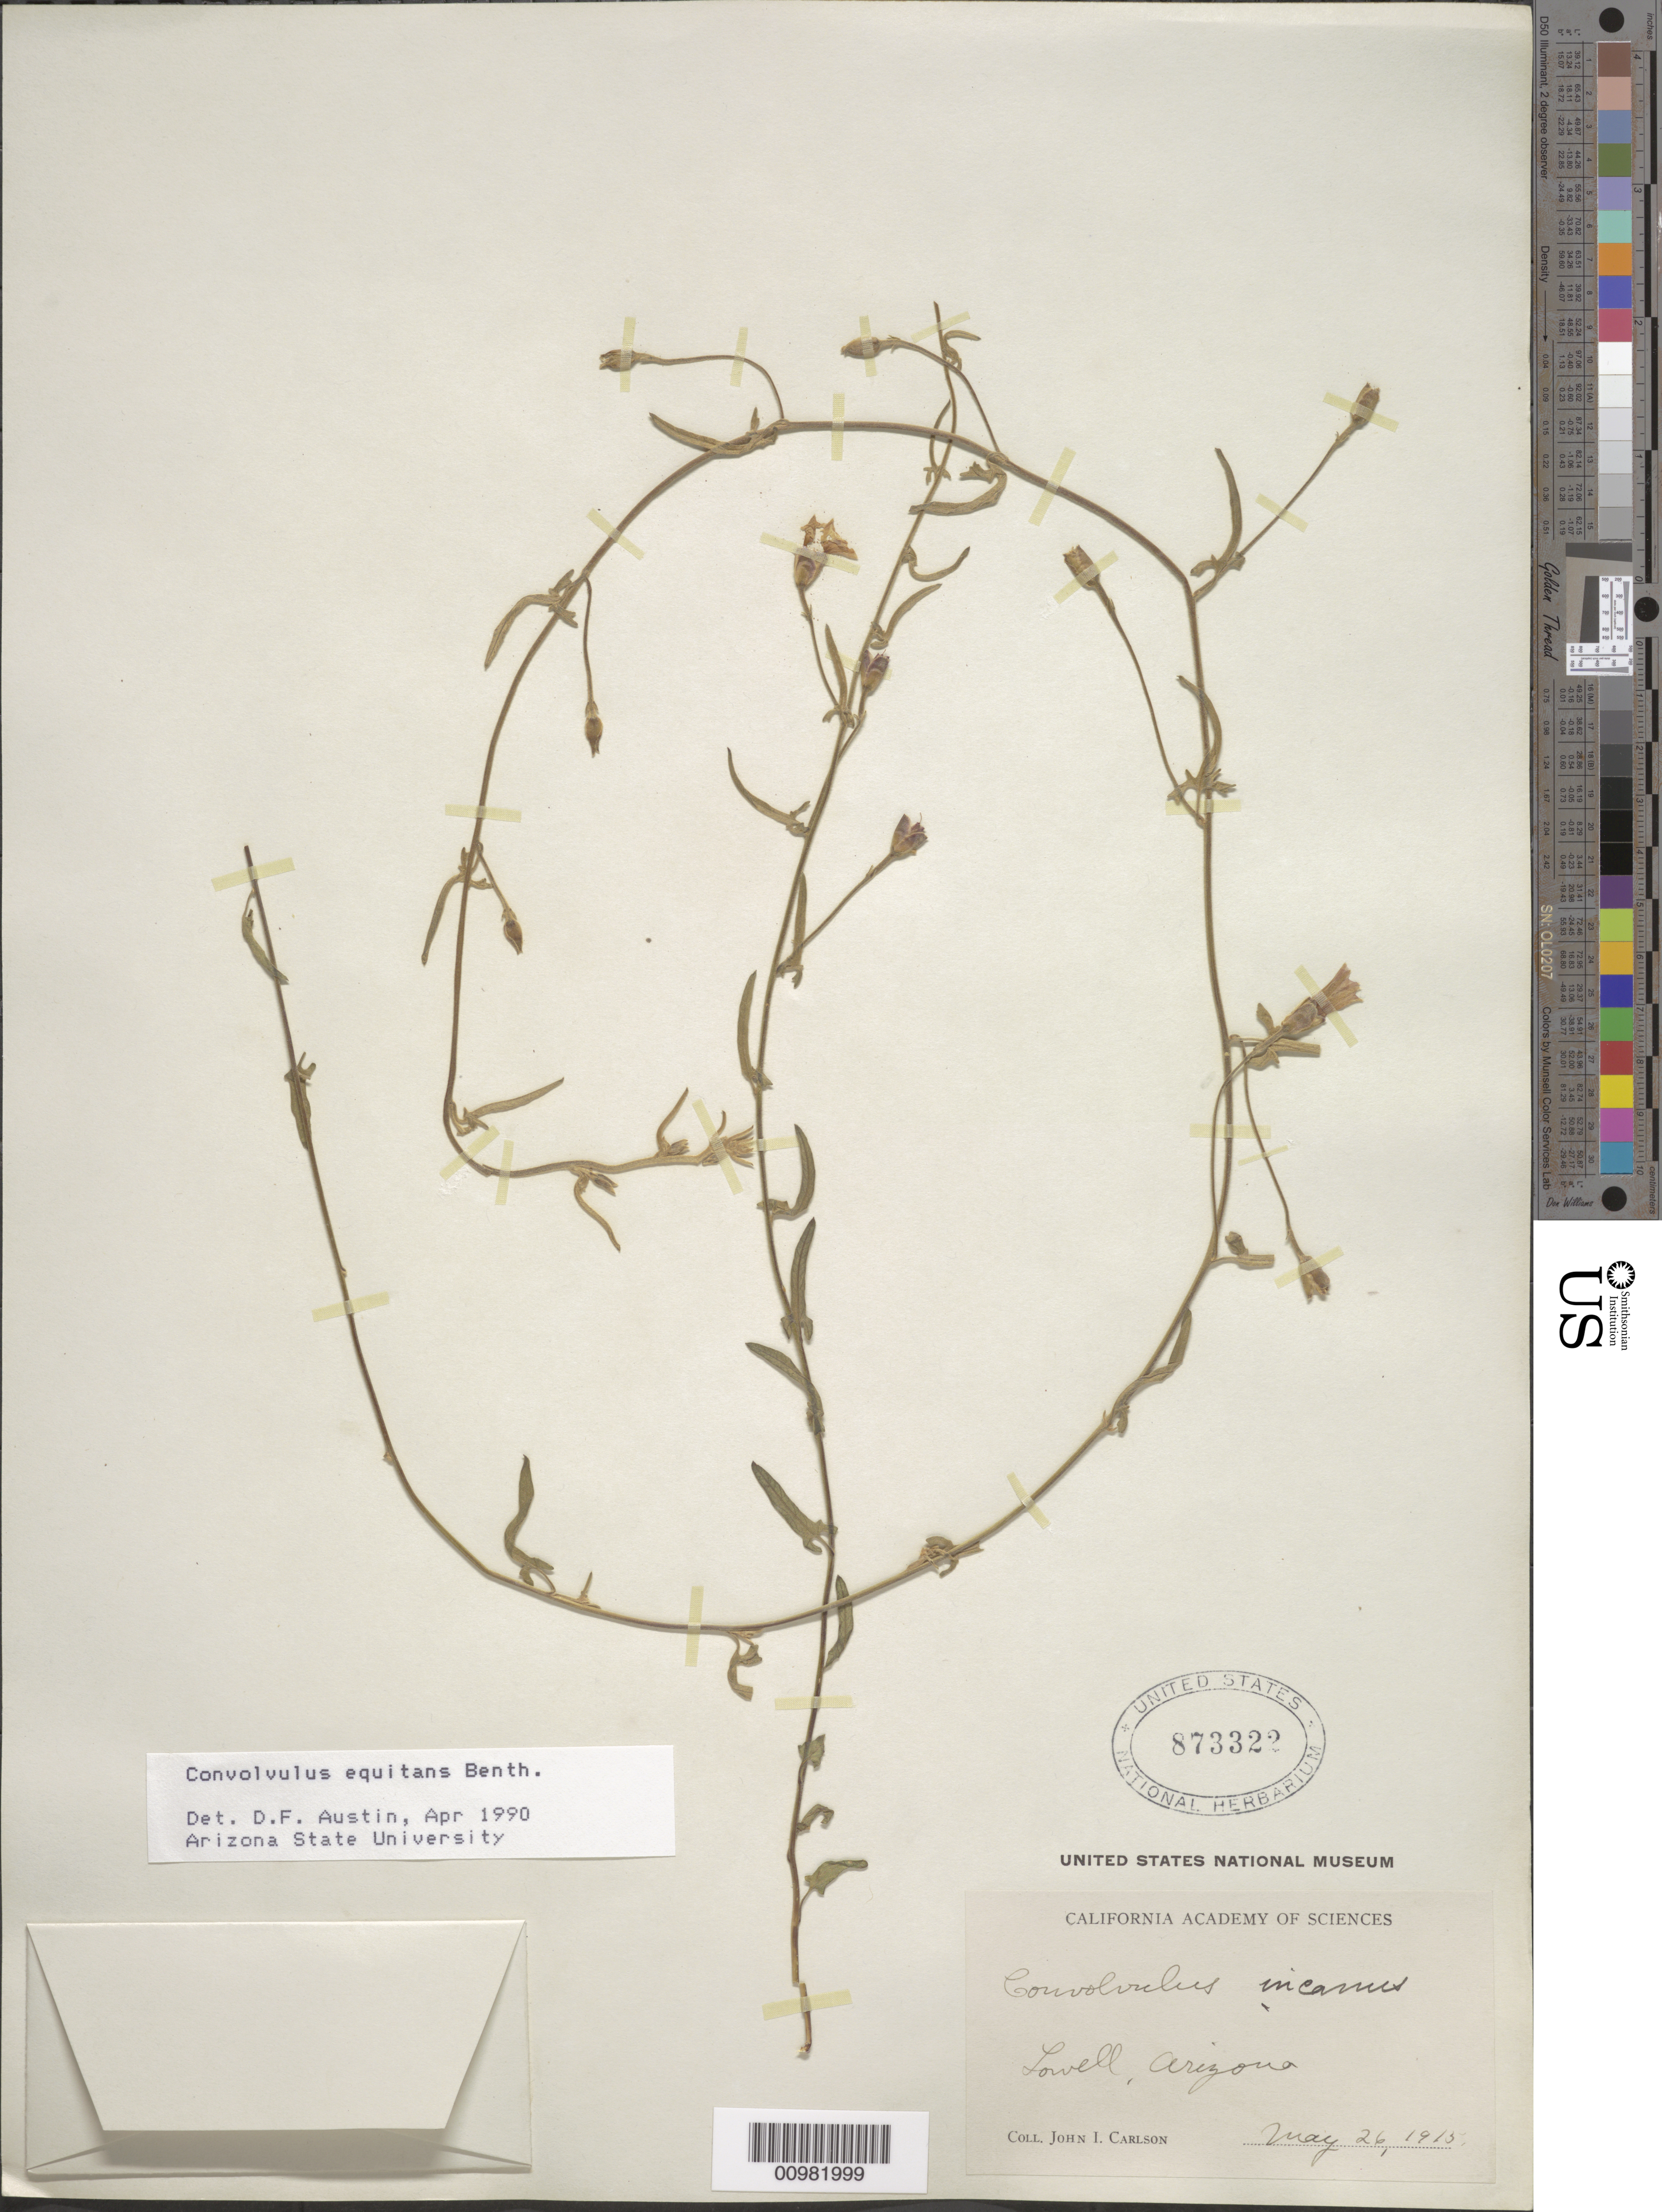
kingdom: Plantae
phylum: Tracheophyta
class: Magnoliopsida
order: Solanales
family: Convolvulaceae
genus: Convolvulus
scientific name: Convolvulus equitans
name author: Benth.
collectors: J. Carlson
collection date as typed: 26 May 1915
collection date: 1915-05-26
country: United States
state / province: Arizona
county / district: Cochise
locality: Lowell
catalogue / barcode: US 873322